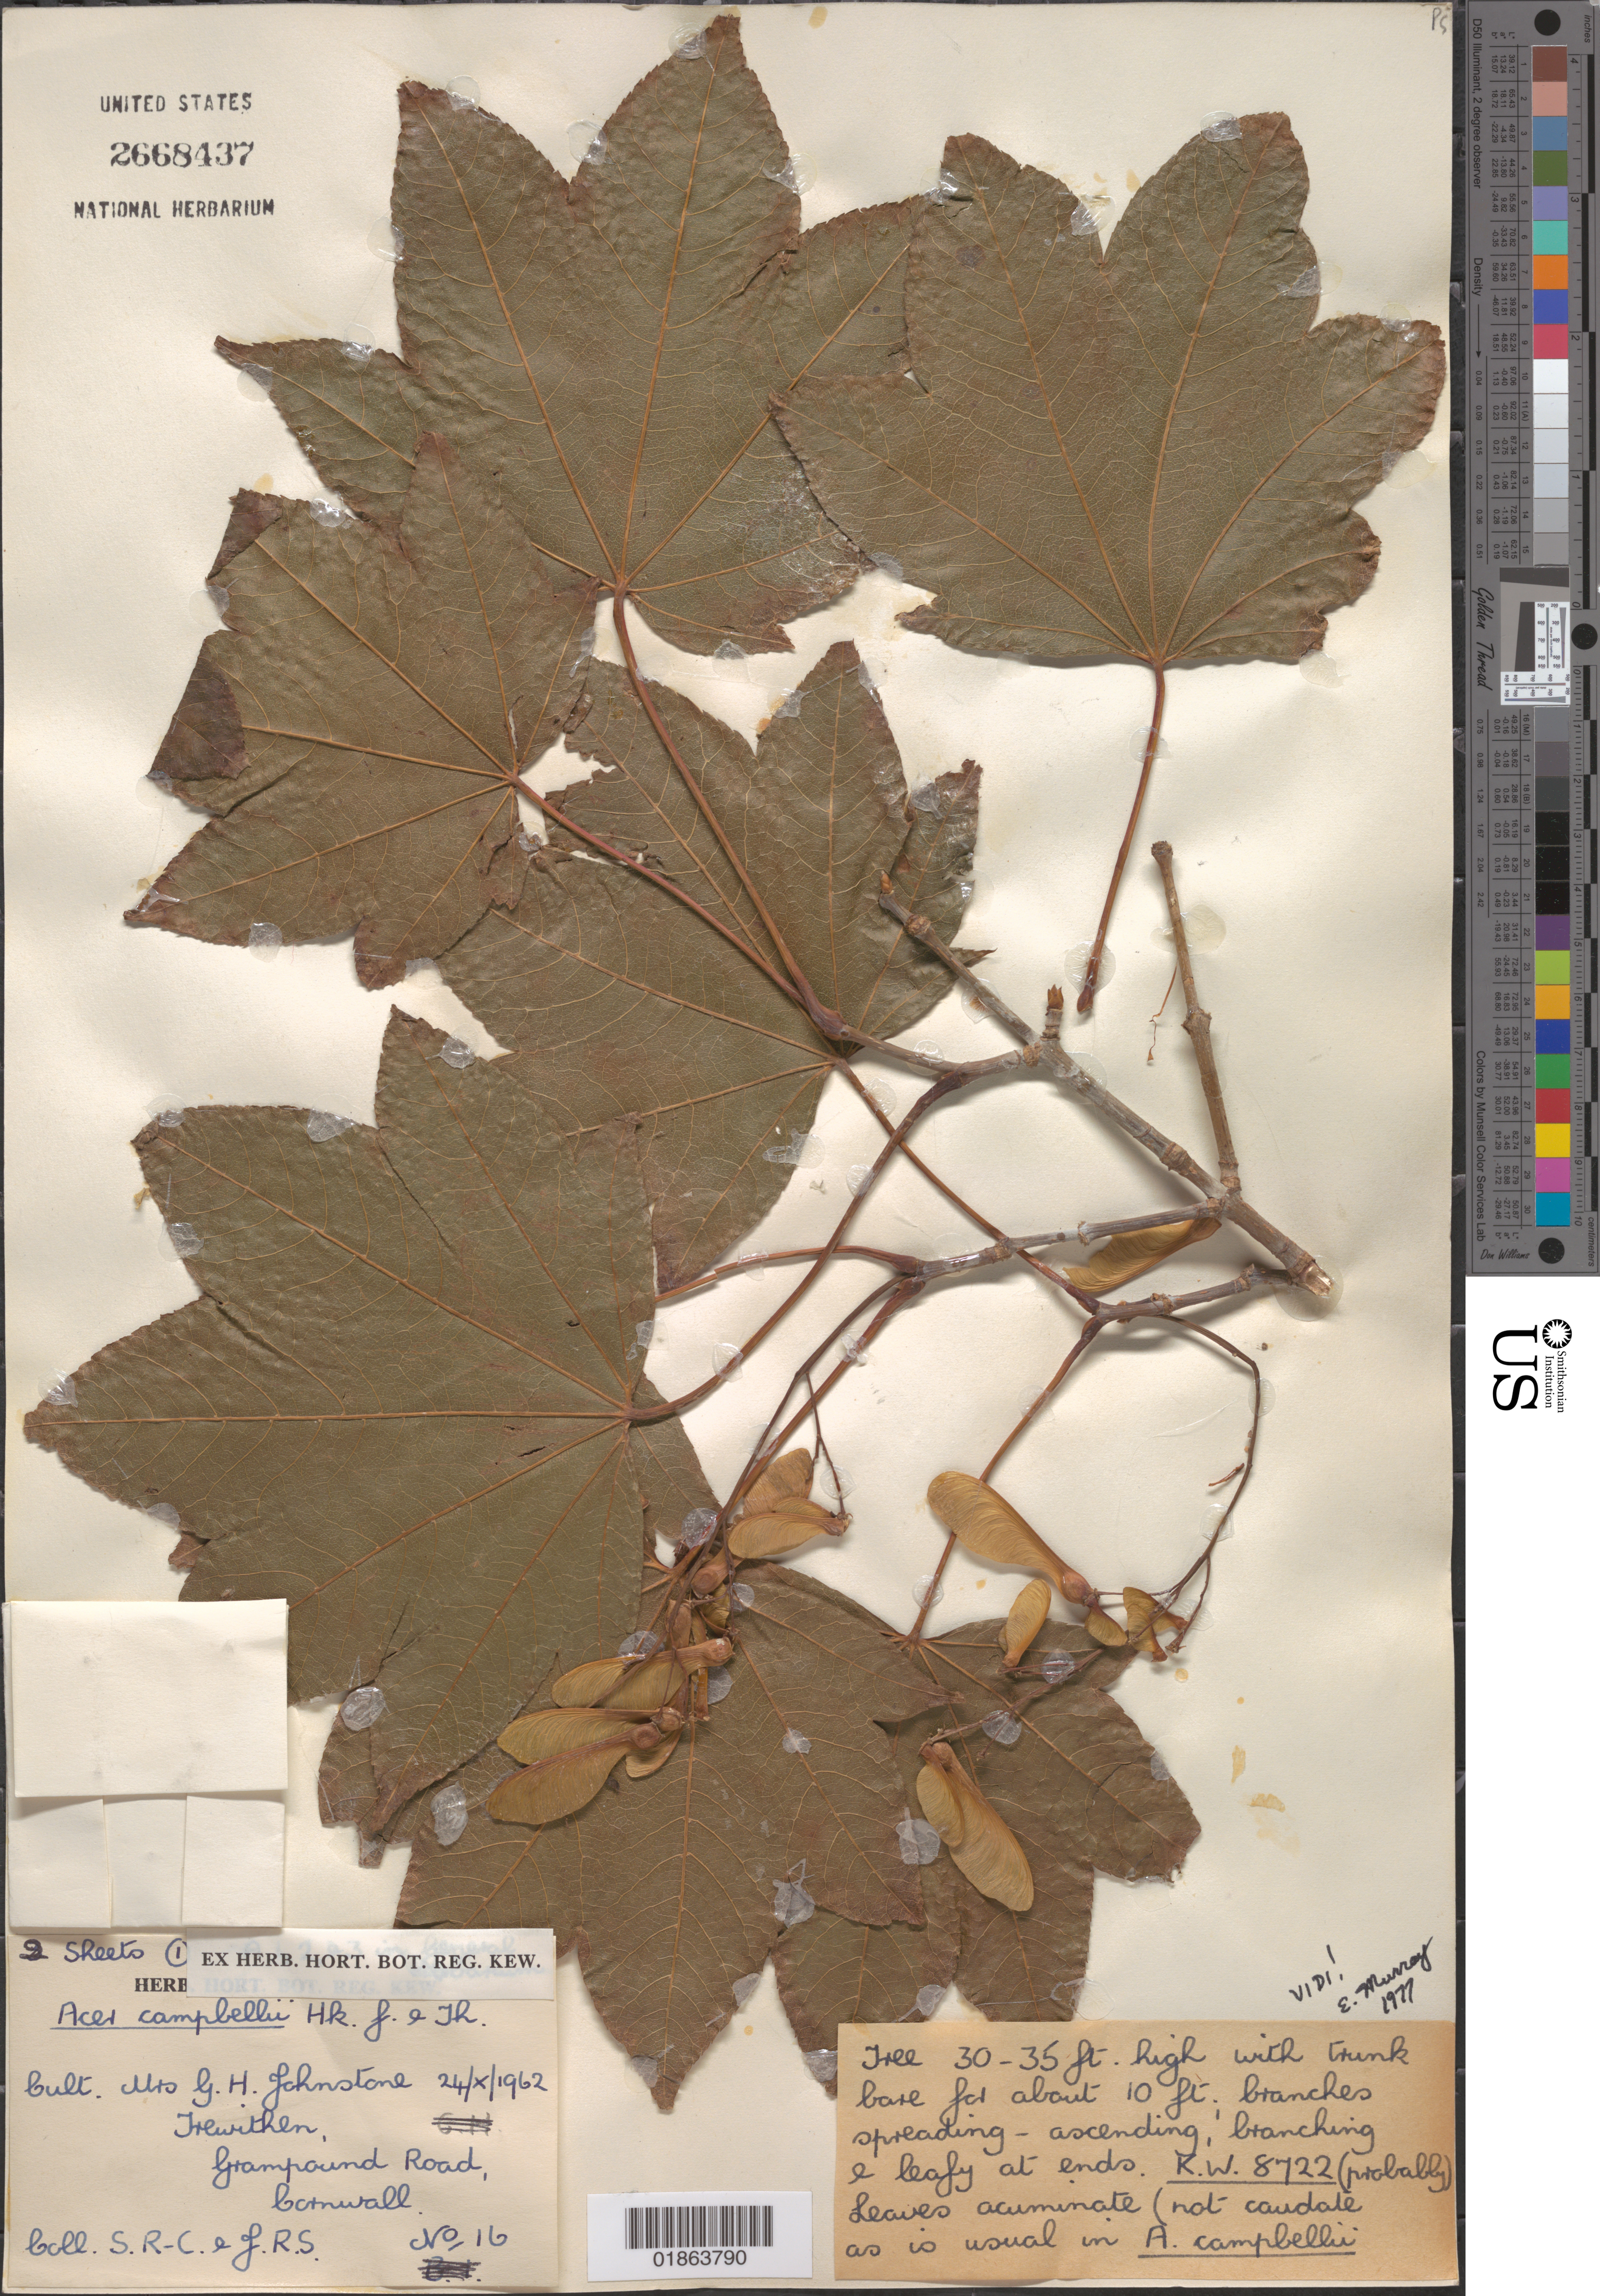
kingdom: Plantae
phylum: Tracheophyta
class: Magnoliopsida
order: Sapindales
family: Sapindaceae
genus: Acer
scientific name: Acer campbellii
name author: Hook. f. & Thomson ex Hiern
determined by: Murray, Edward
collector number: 16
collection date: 1962-10-24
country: United Kingdom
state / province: England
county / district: Cornwall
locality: Trewithen, Grampound Road, Cornwall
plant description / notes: Collectors: "S. R-C. & J.R.S."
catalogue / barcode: US 2668437